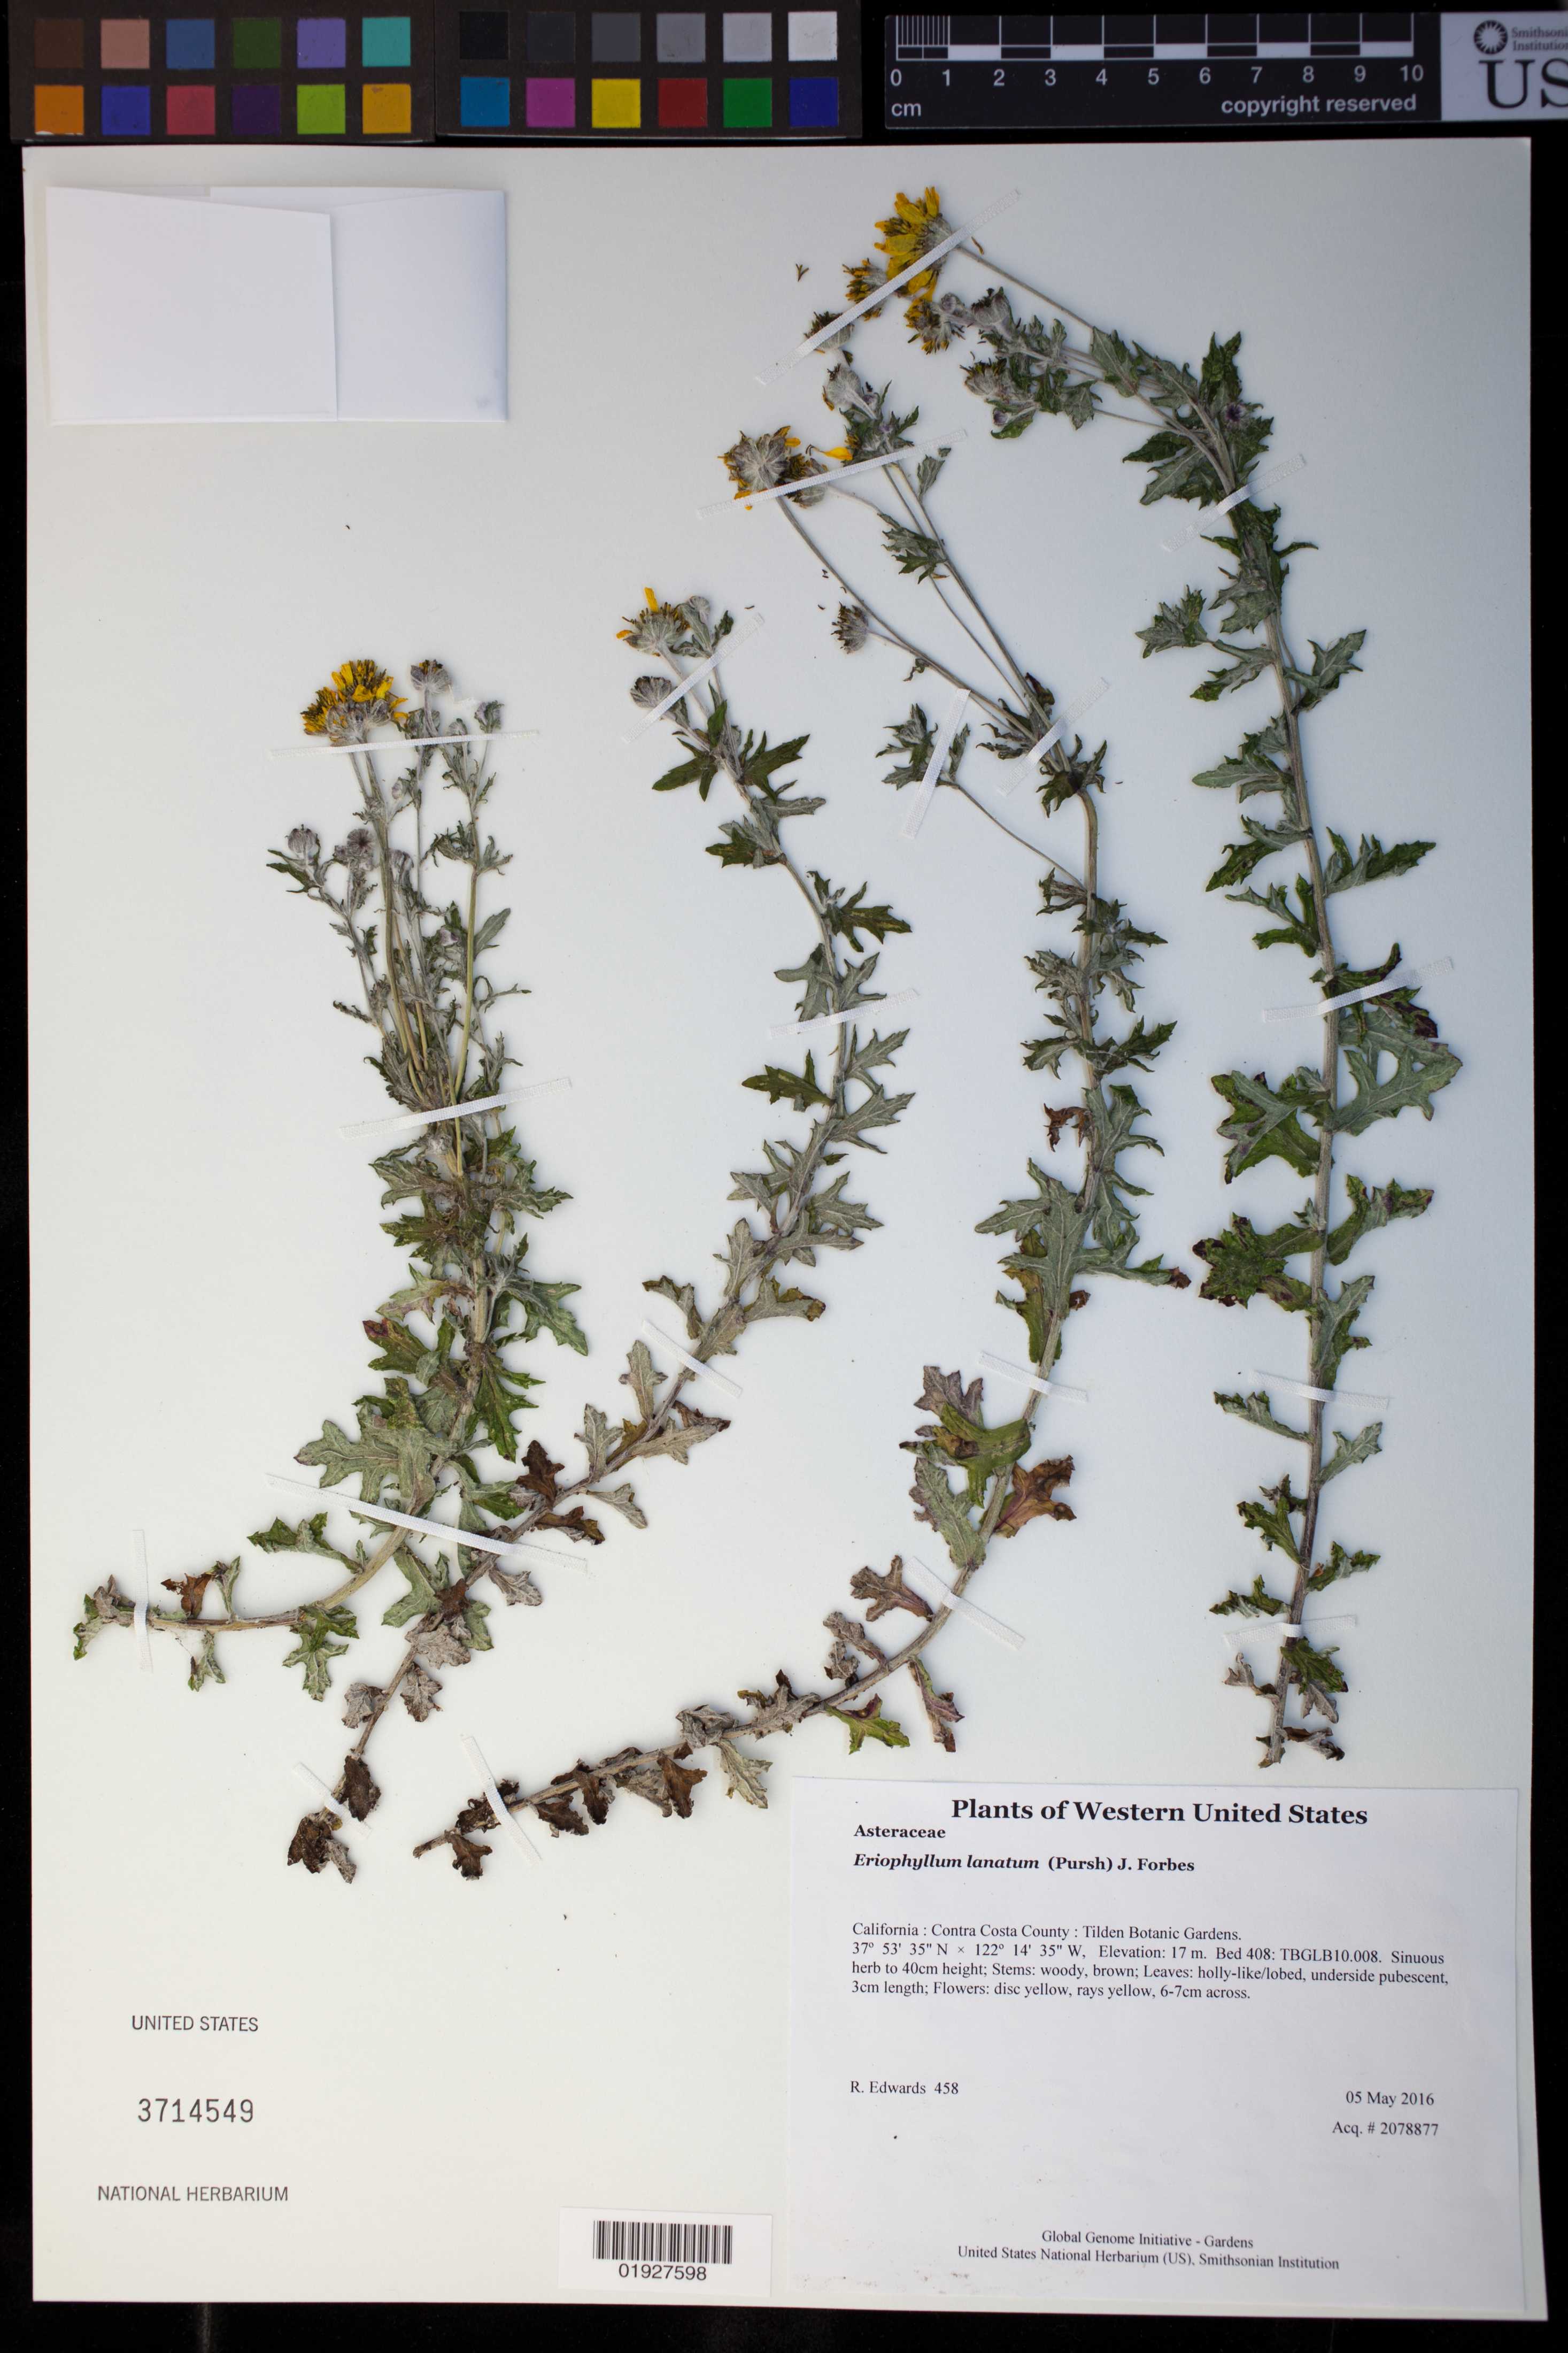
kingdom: Plantae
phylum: Tracheophyta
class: Magnoliopsida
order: Asterales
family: Asteraceae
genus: Eriophyllum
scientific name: Eriophyllum lanatum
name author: (Pursh) J. Forbes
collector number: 458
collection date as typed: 5 May 2016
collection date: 2016-05-05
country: United States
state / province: California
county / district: Contra Costa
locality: Tilden Botanic Gardens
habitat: Bed 408: TBGLB10.008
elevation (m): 17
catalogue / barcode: US 3714549